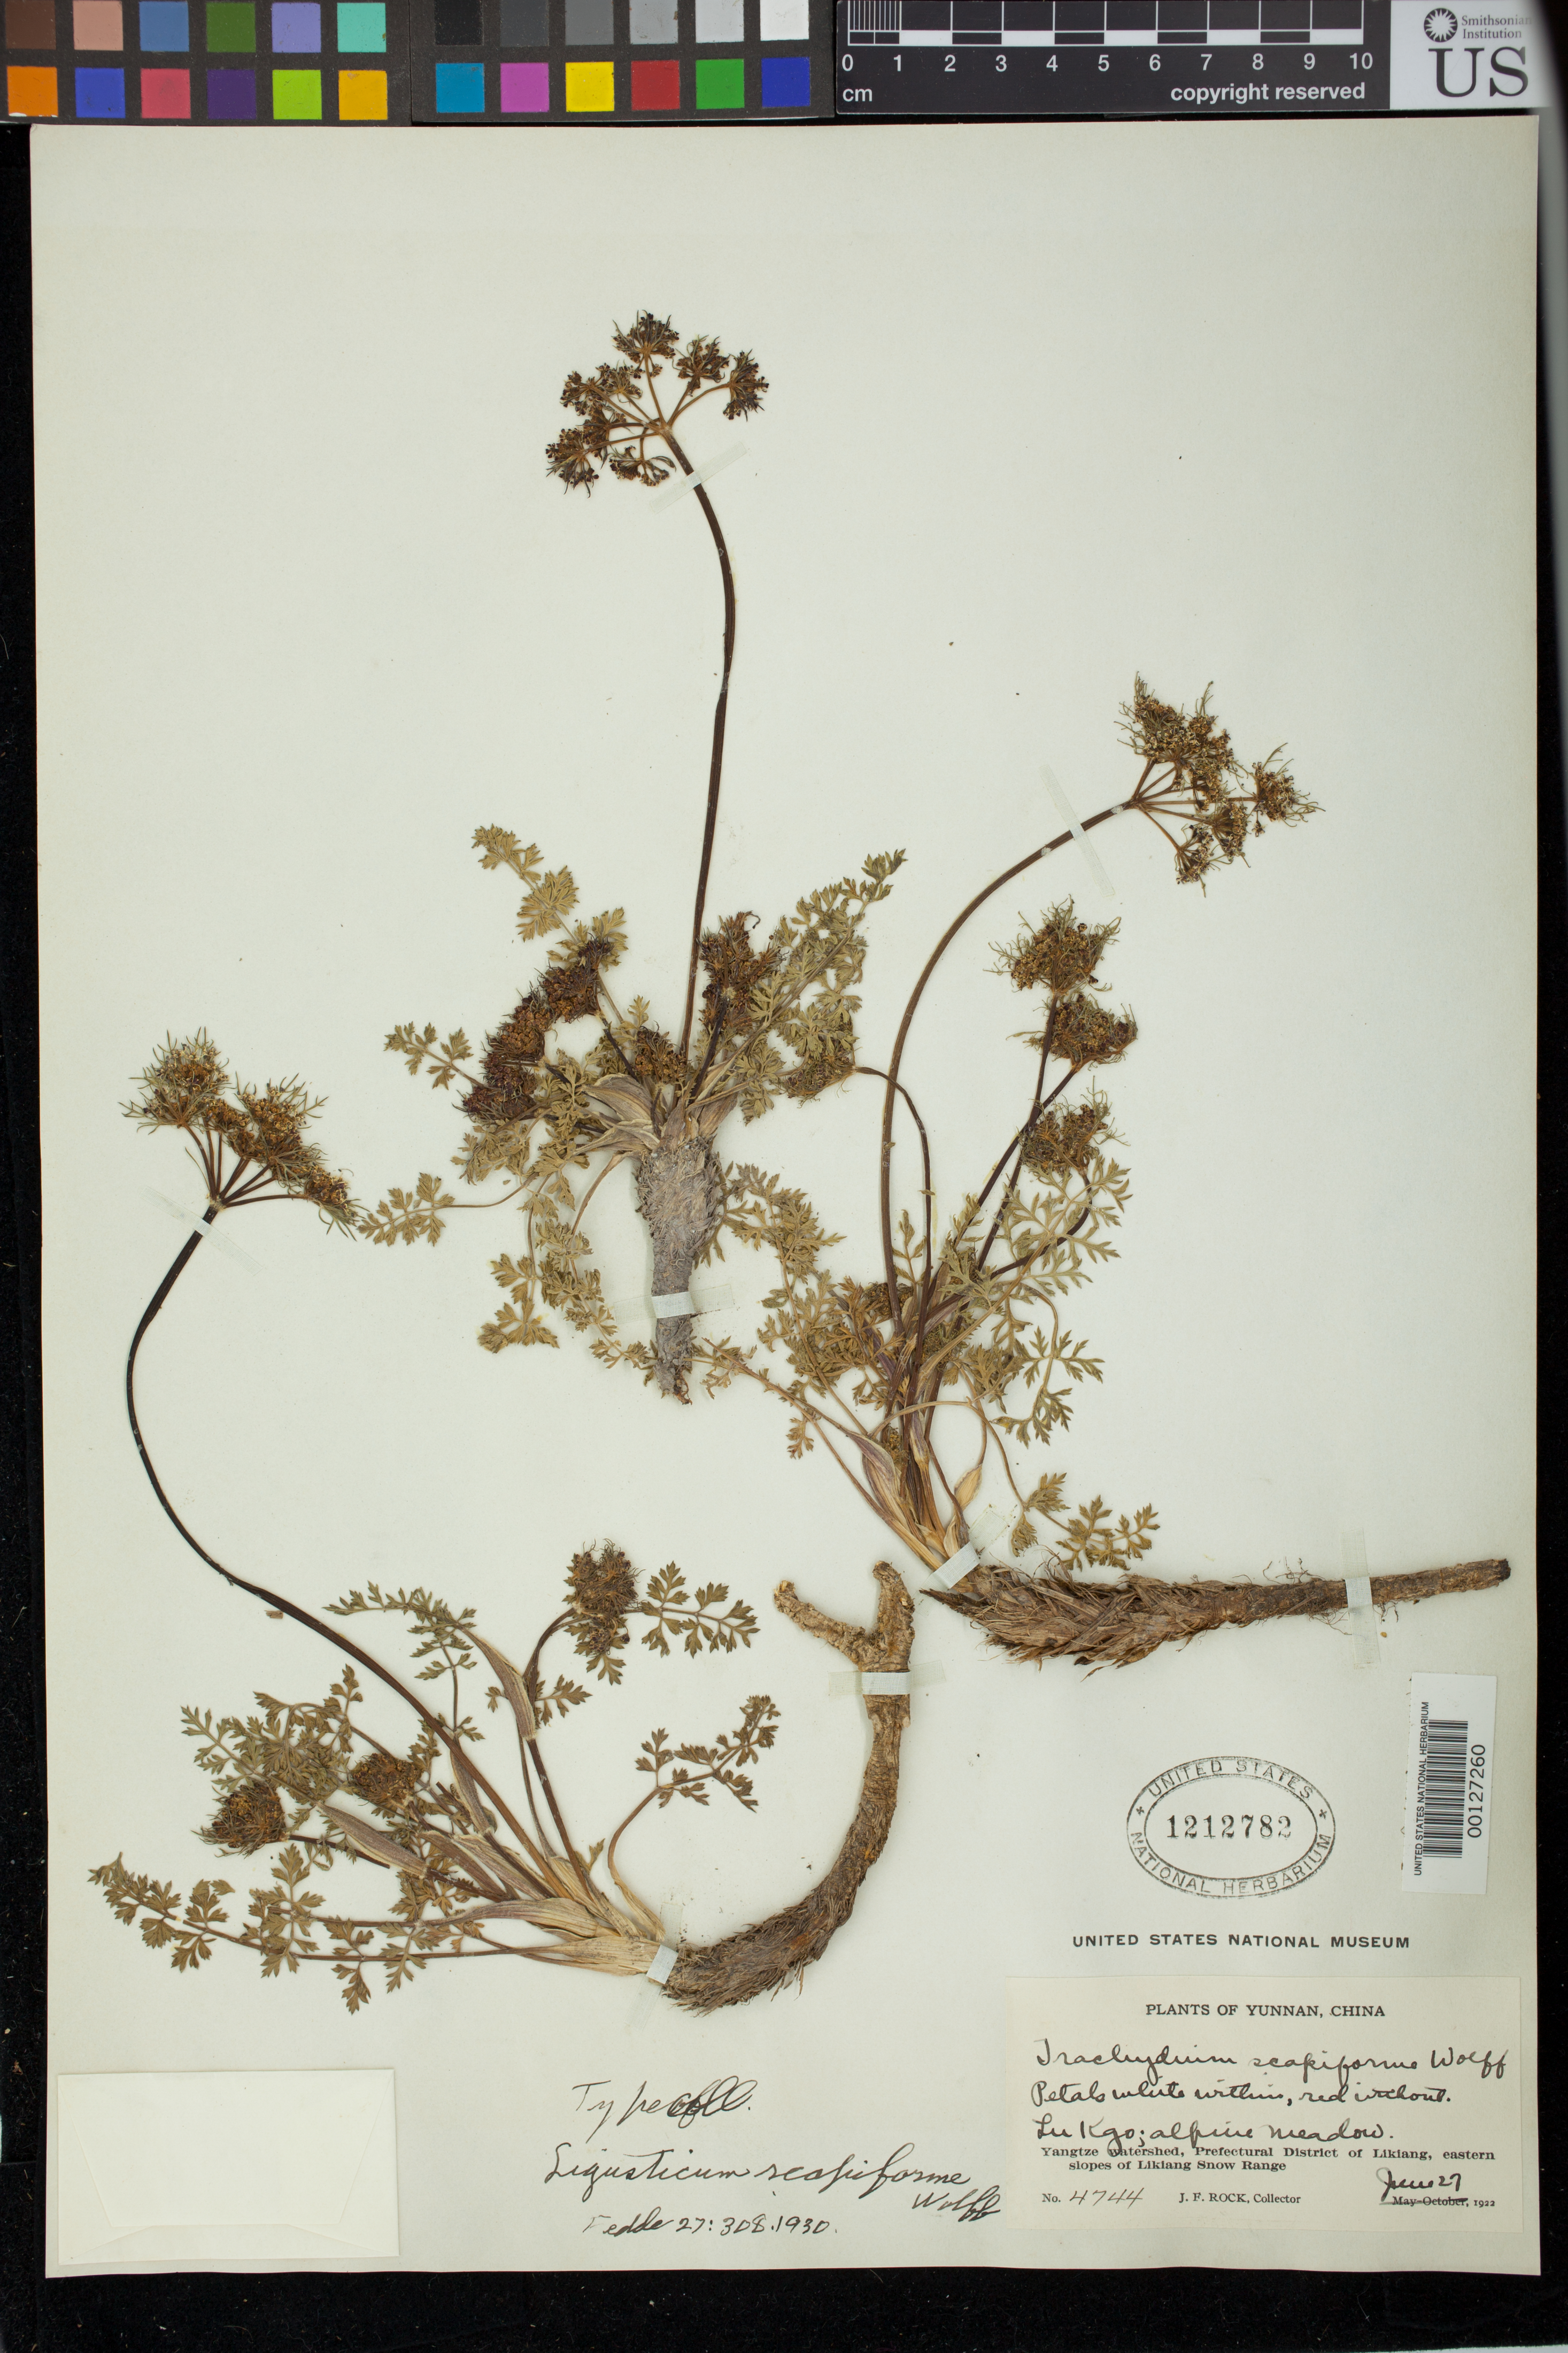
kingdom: Plantae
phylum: Tracheophyta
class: Magnoliopsida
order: Apiales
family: Apiaceae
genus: Ligusticum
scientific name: Ligusticum scapiforme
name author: H. Wolff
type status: Isosyntype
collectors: J. F. Rock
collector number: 4744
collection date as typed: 27 Jun 1922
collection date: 1922-06-27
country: China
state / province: Yunnan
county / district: Likiang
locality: Yantze watershed, Likiang snow range.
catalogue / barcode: US 1212782